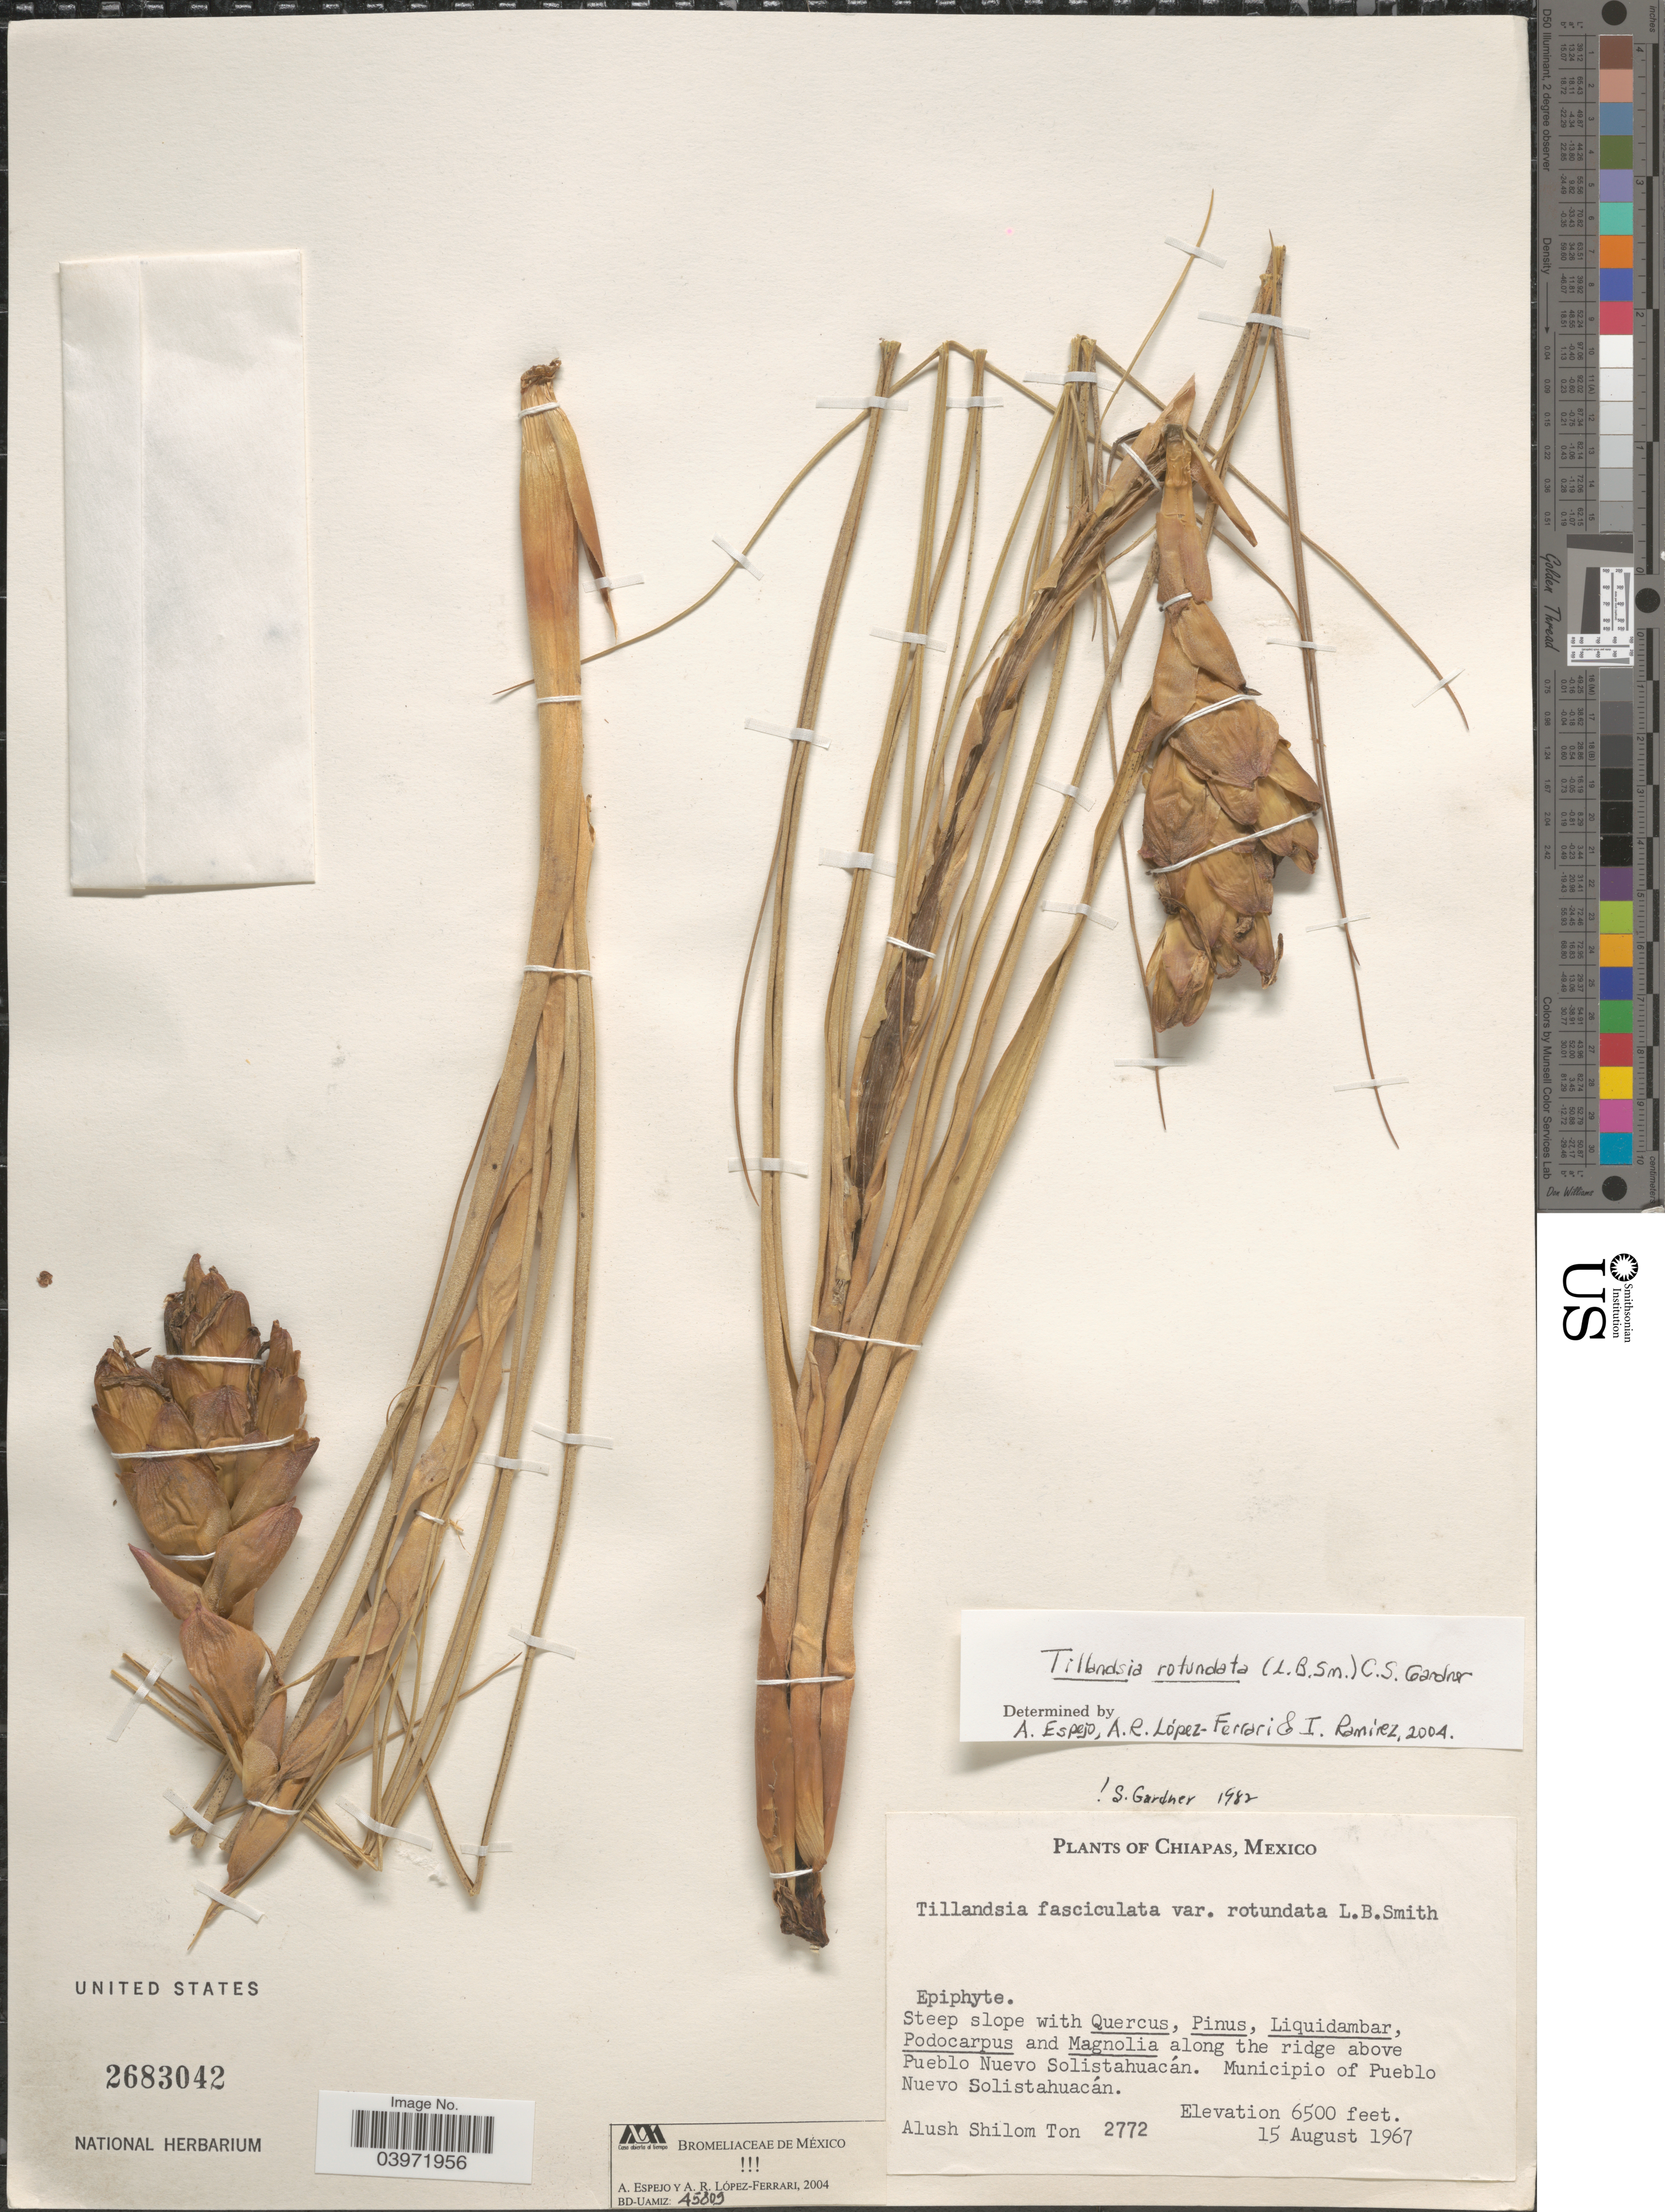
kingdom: Plantae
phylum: Tracheophyta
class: Liliopsida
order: Poales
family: Bromeliaceae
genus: Tillandsia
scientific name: Tillandsia pringlei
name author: S. Watson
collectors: A. M. Ton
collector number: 2772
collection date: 1967-08-15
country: Mexico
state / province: Chiapas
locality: Along the ridge above Pueblo Nuevo Solistahuacán.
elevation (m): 1981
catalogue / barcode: US 2683042